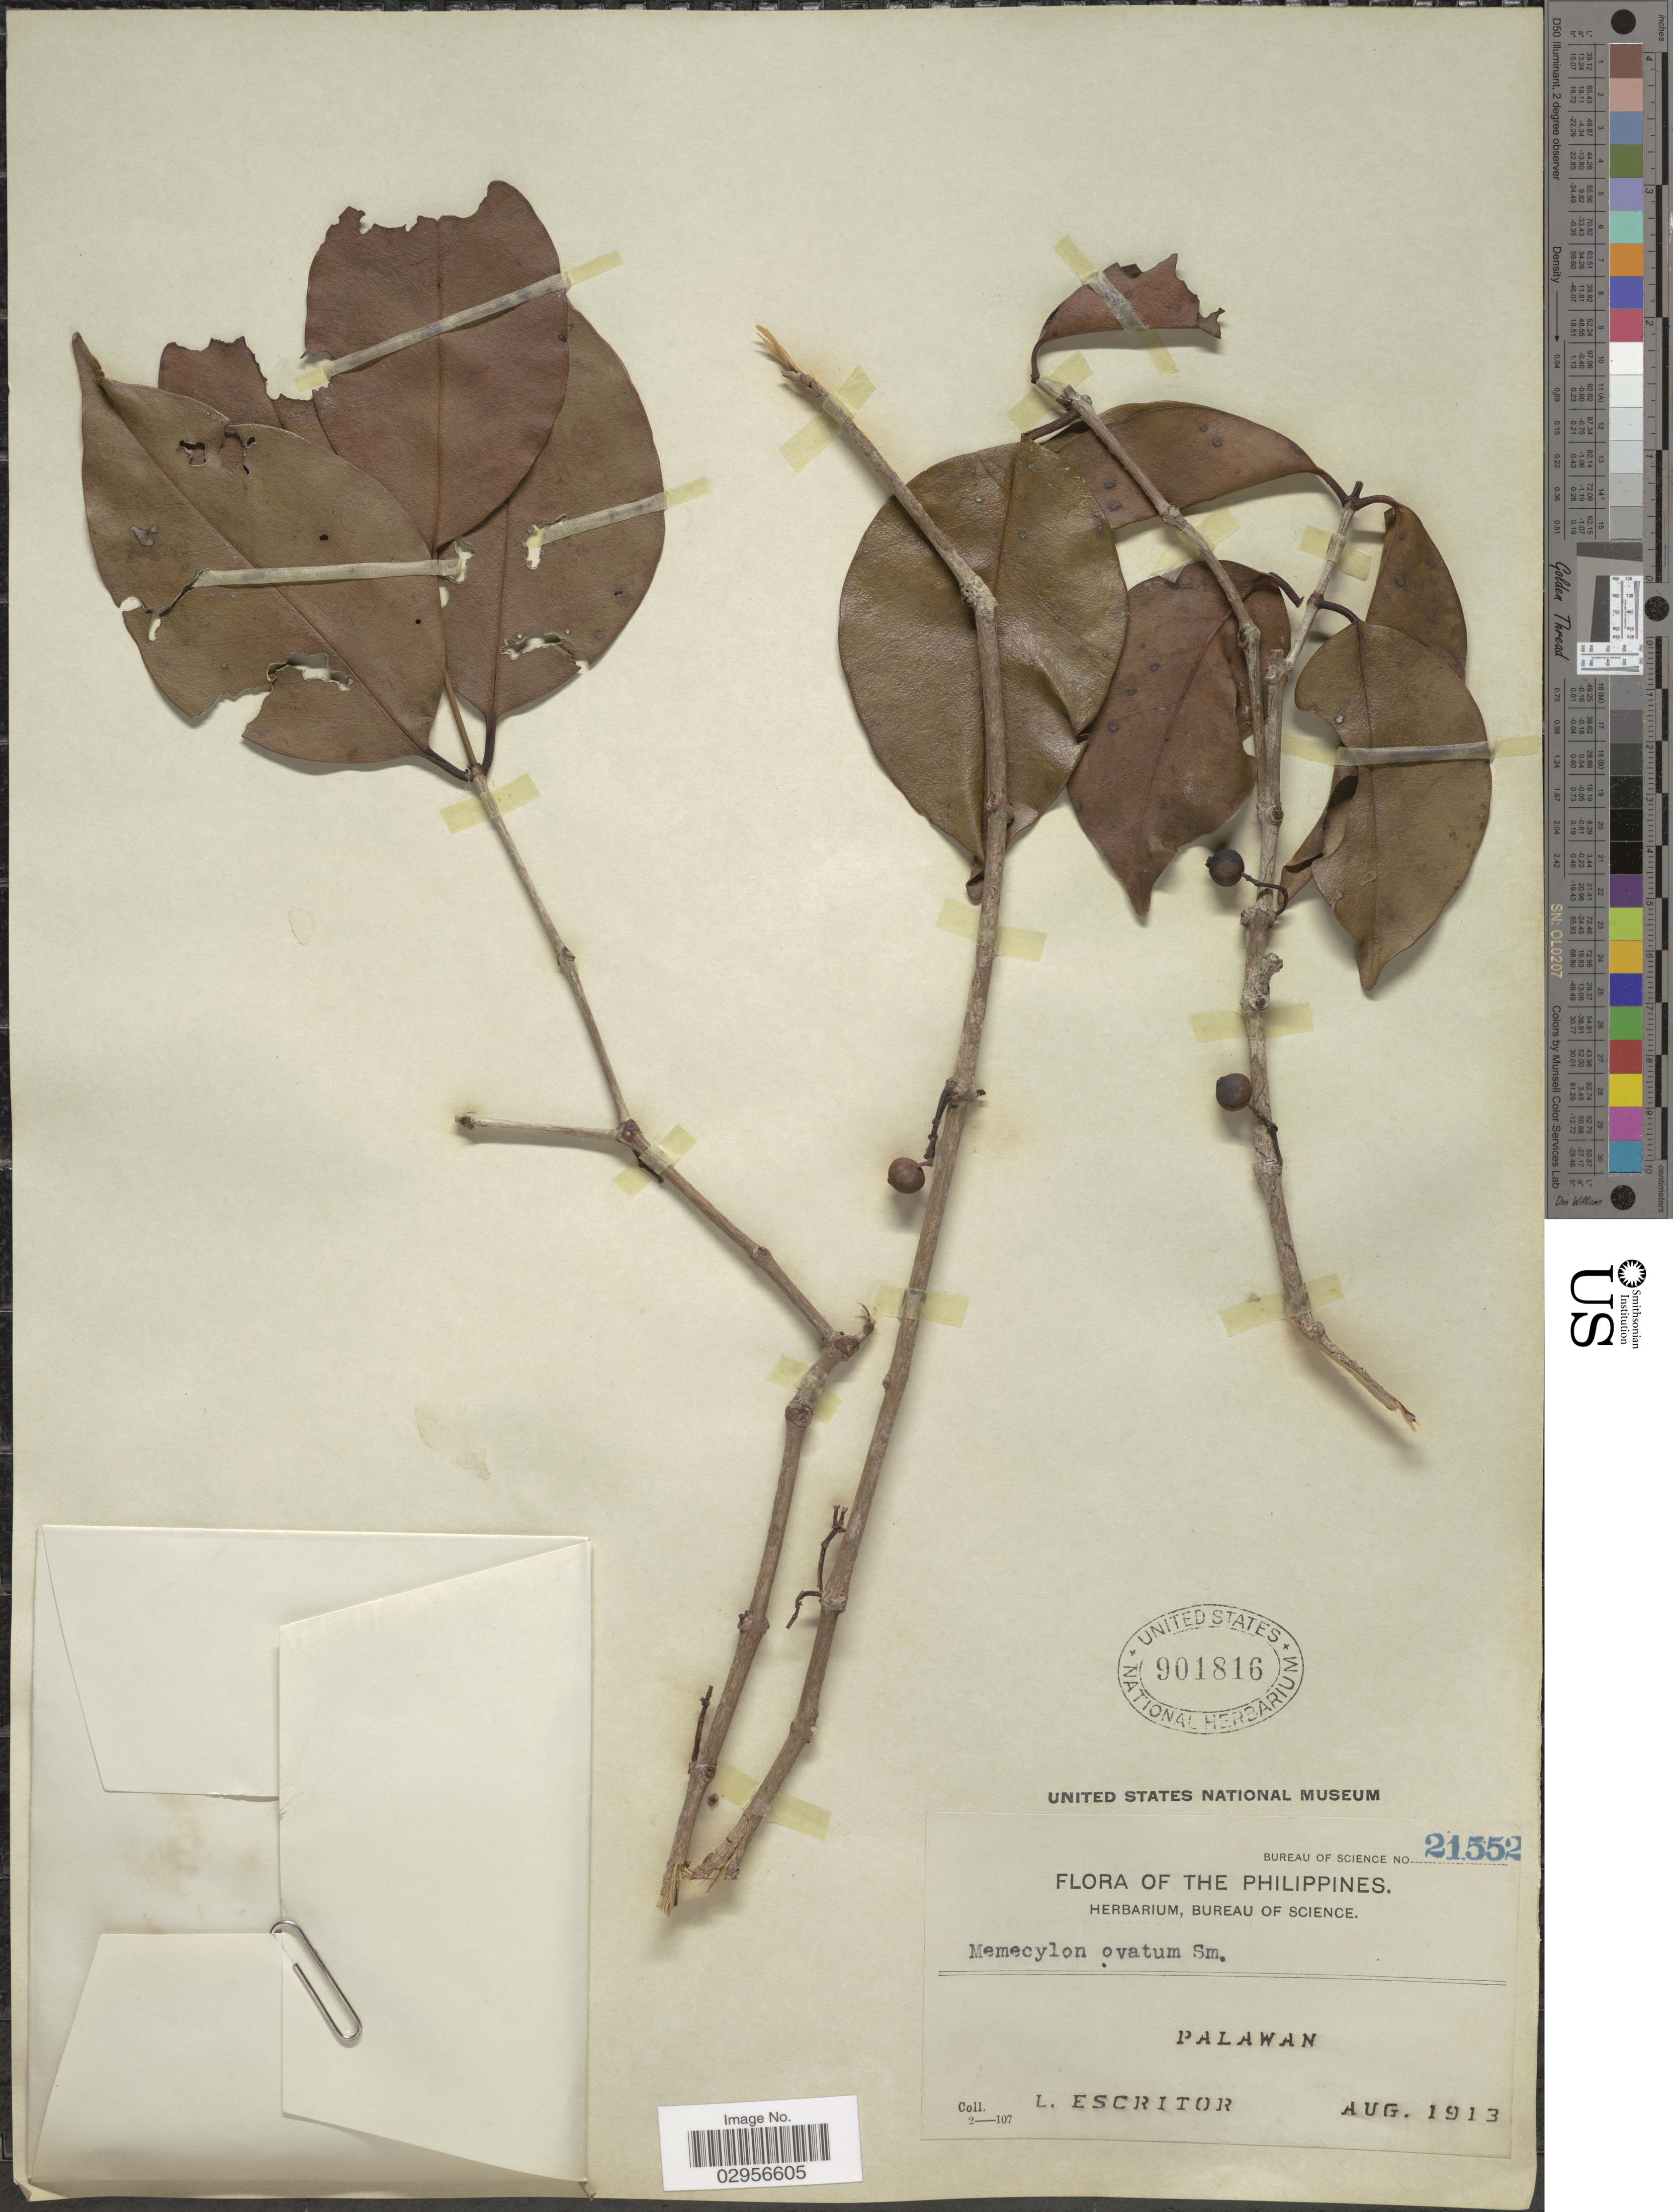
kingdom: Plantae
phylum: Tracheophyta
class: Magnoliopsida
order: Myrtales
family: Melastomataceae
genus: Memecylon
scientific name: Memecylon edule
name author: Roxb.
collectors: L. Escritor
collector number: Bureau of Science 21552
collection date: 1913-08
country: Philippines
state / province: Mimaropa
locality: Palawan.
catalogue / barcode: US 901816